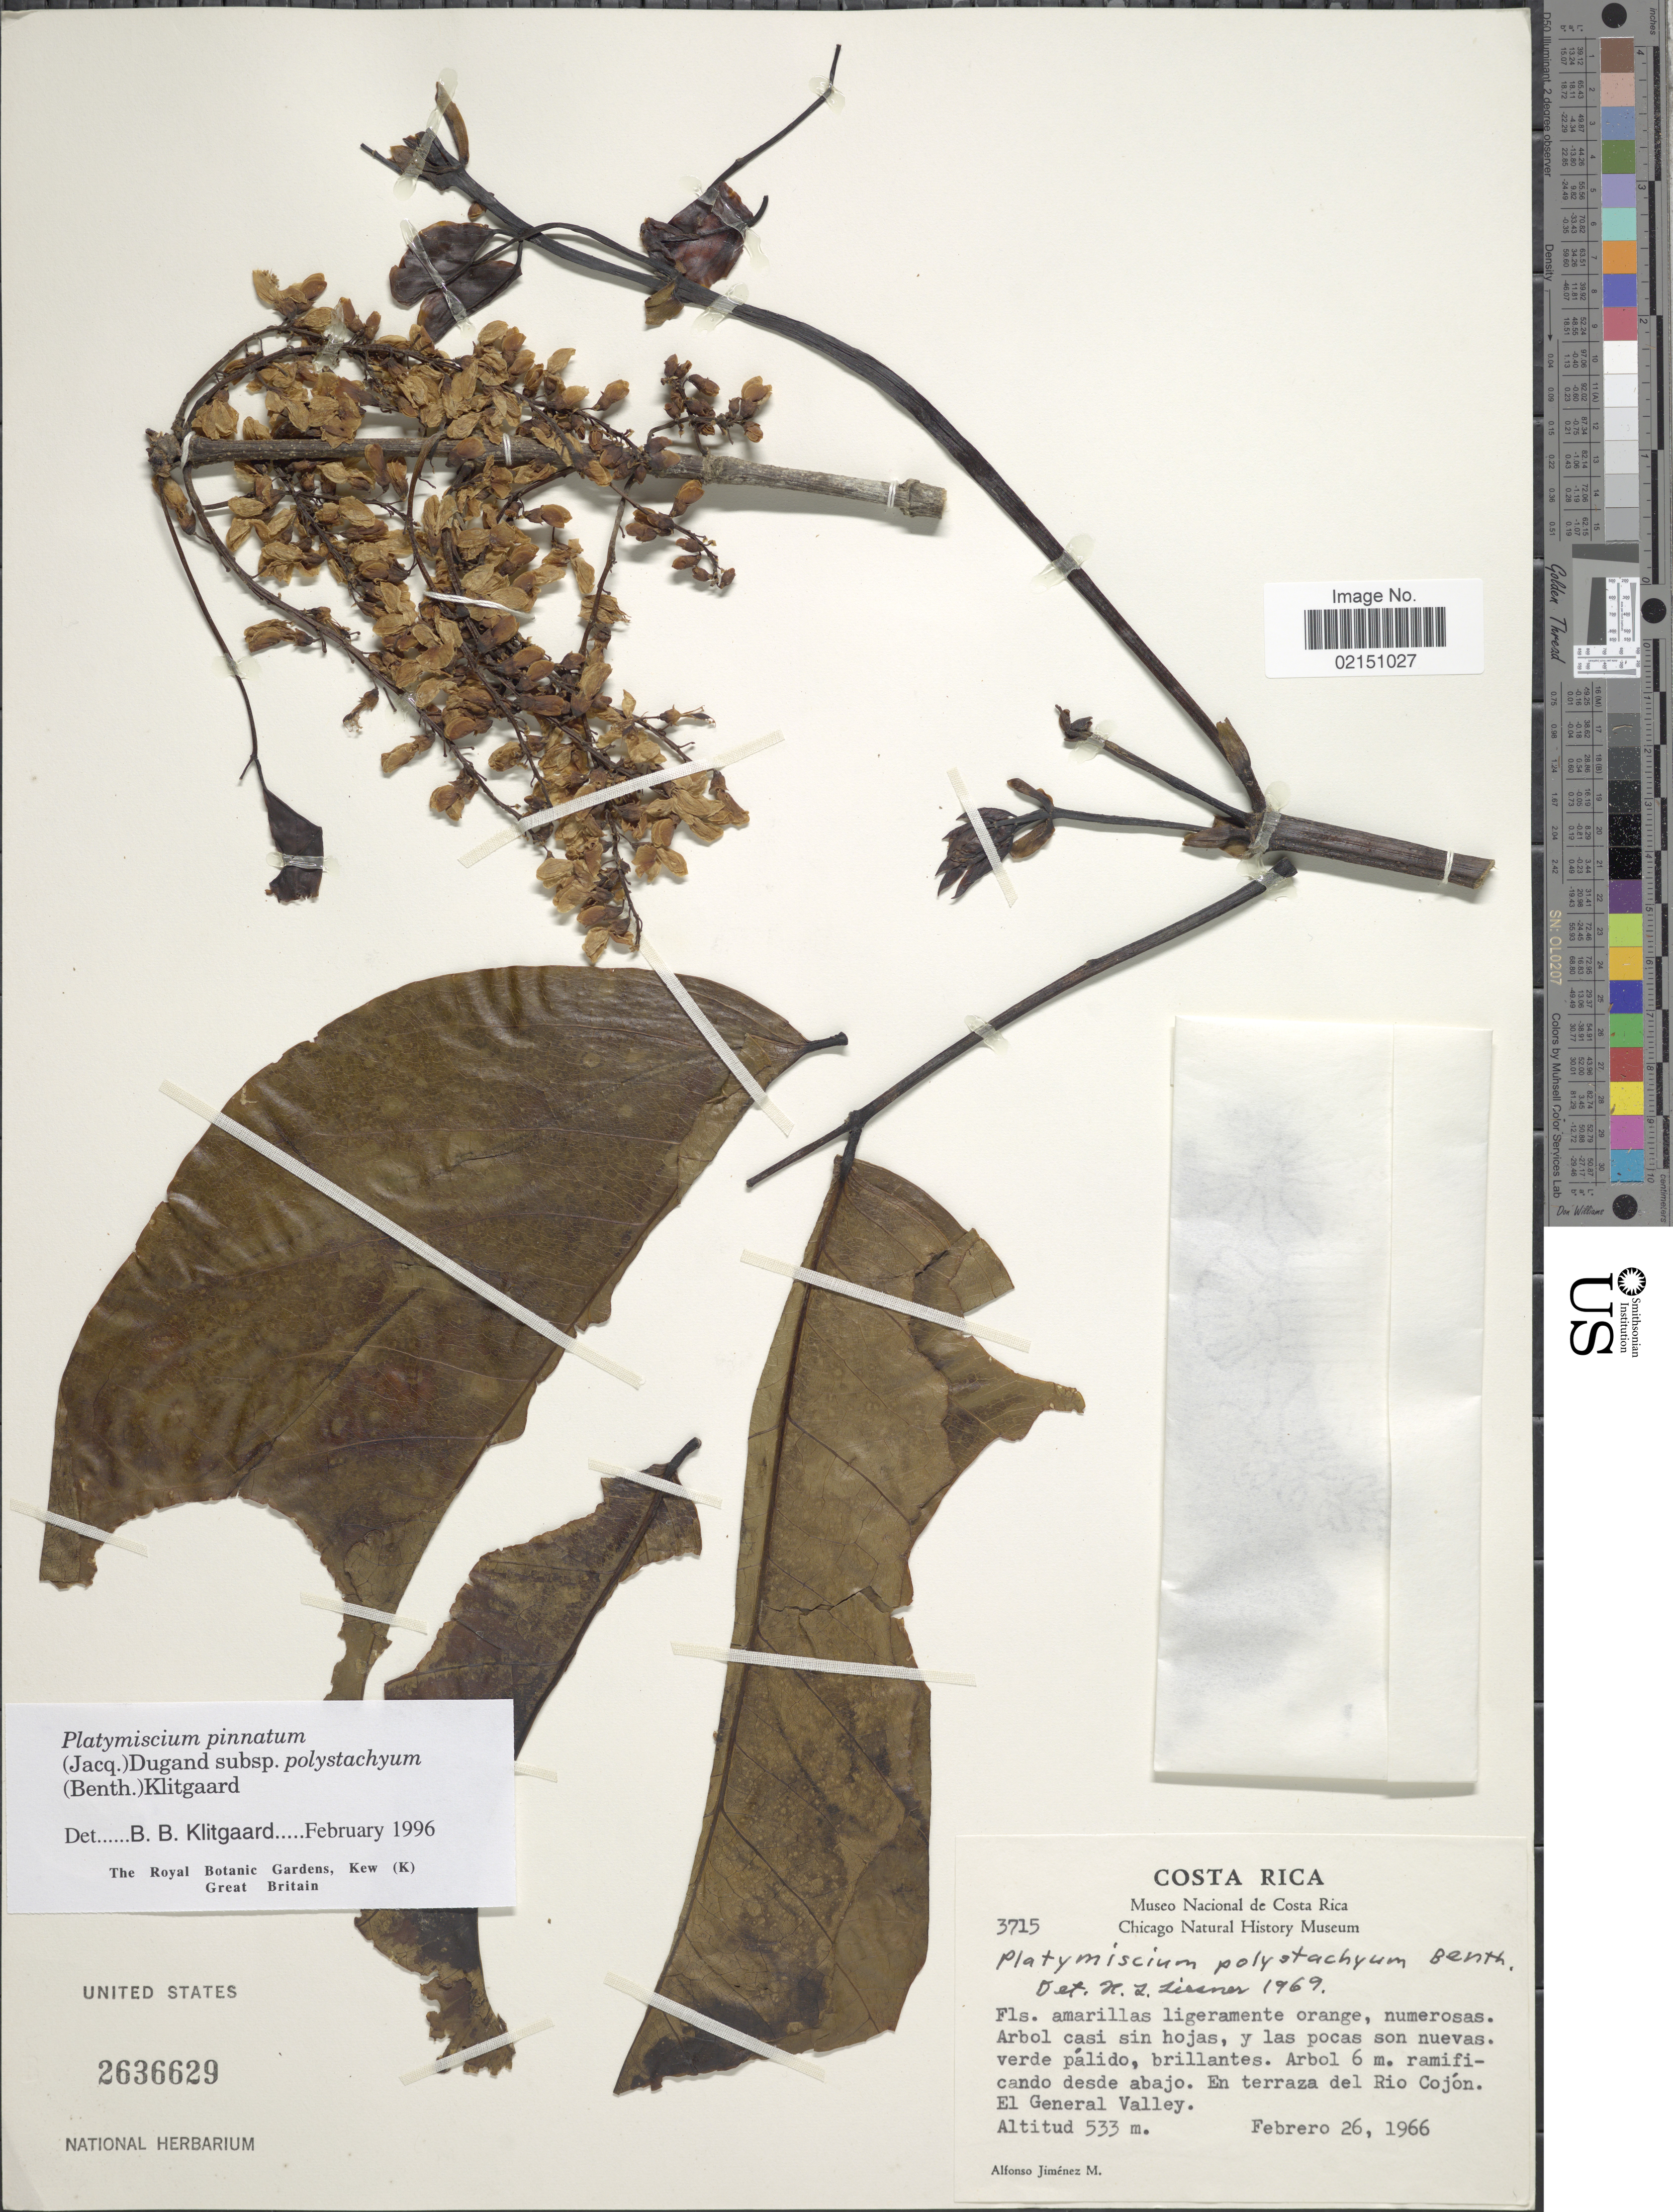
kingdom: Plantae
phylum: Tracheophyta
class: Magnoliopsida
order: Fabales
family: Fabaceae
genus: Platymiscium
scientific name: Platymiscium pinnatum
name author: (Jacq.) Dugand G.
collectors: A. Jimenez M.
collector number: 3715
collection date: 1966-02-26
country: Costa Rica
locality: En terraza del Rio Cojón. El General Valley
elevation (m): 533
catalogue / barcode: US 2636629